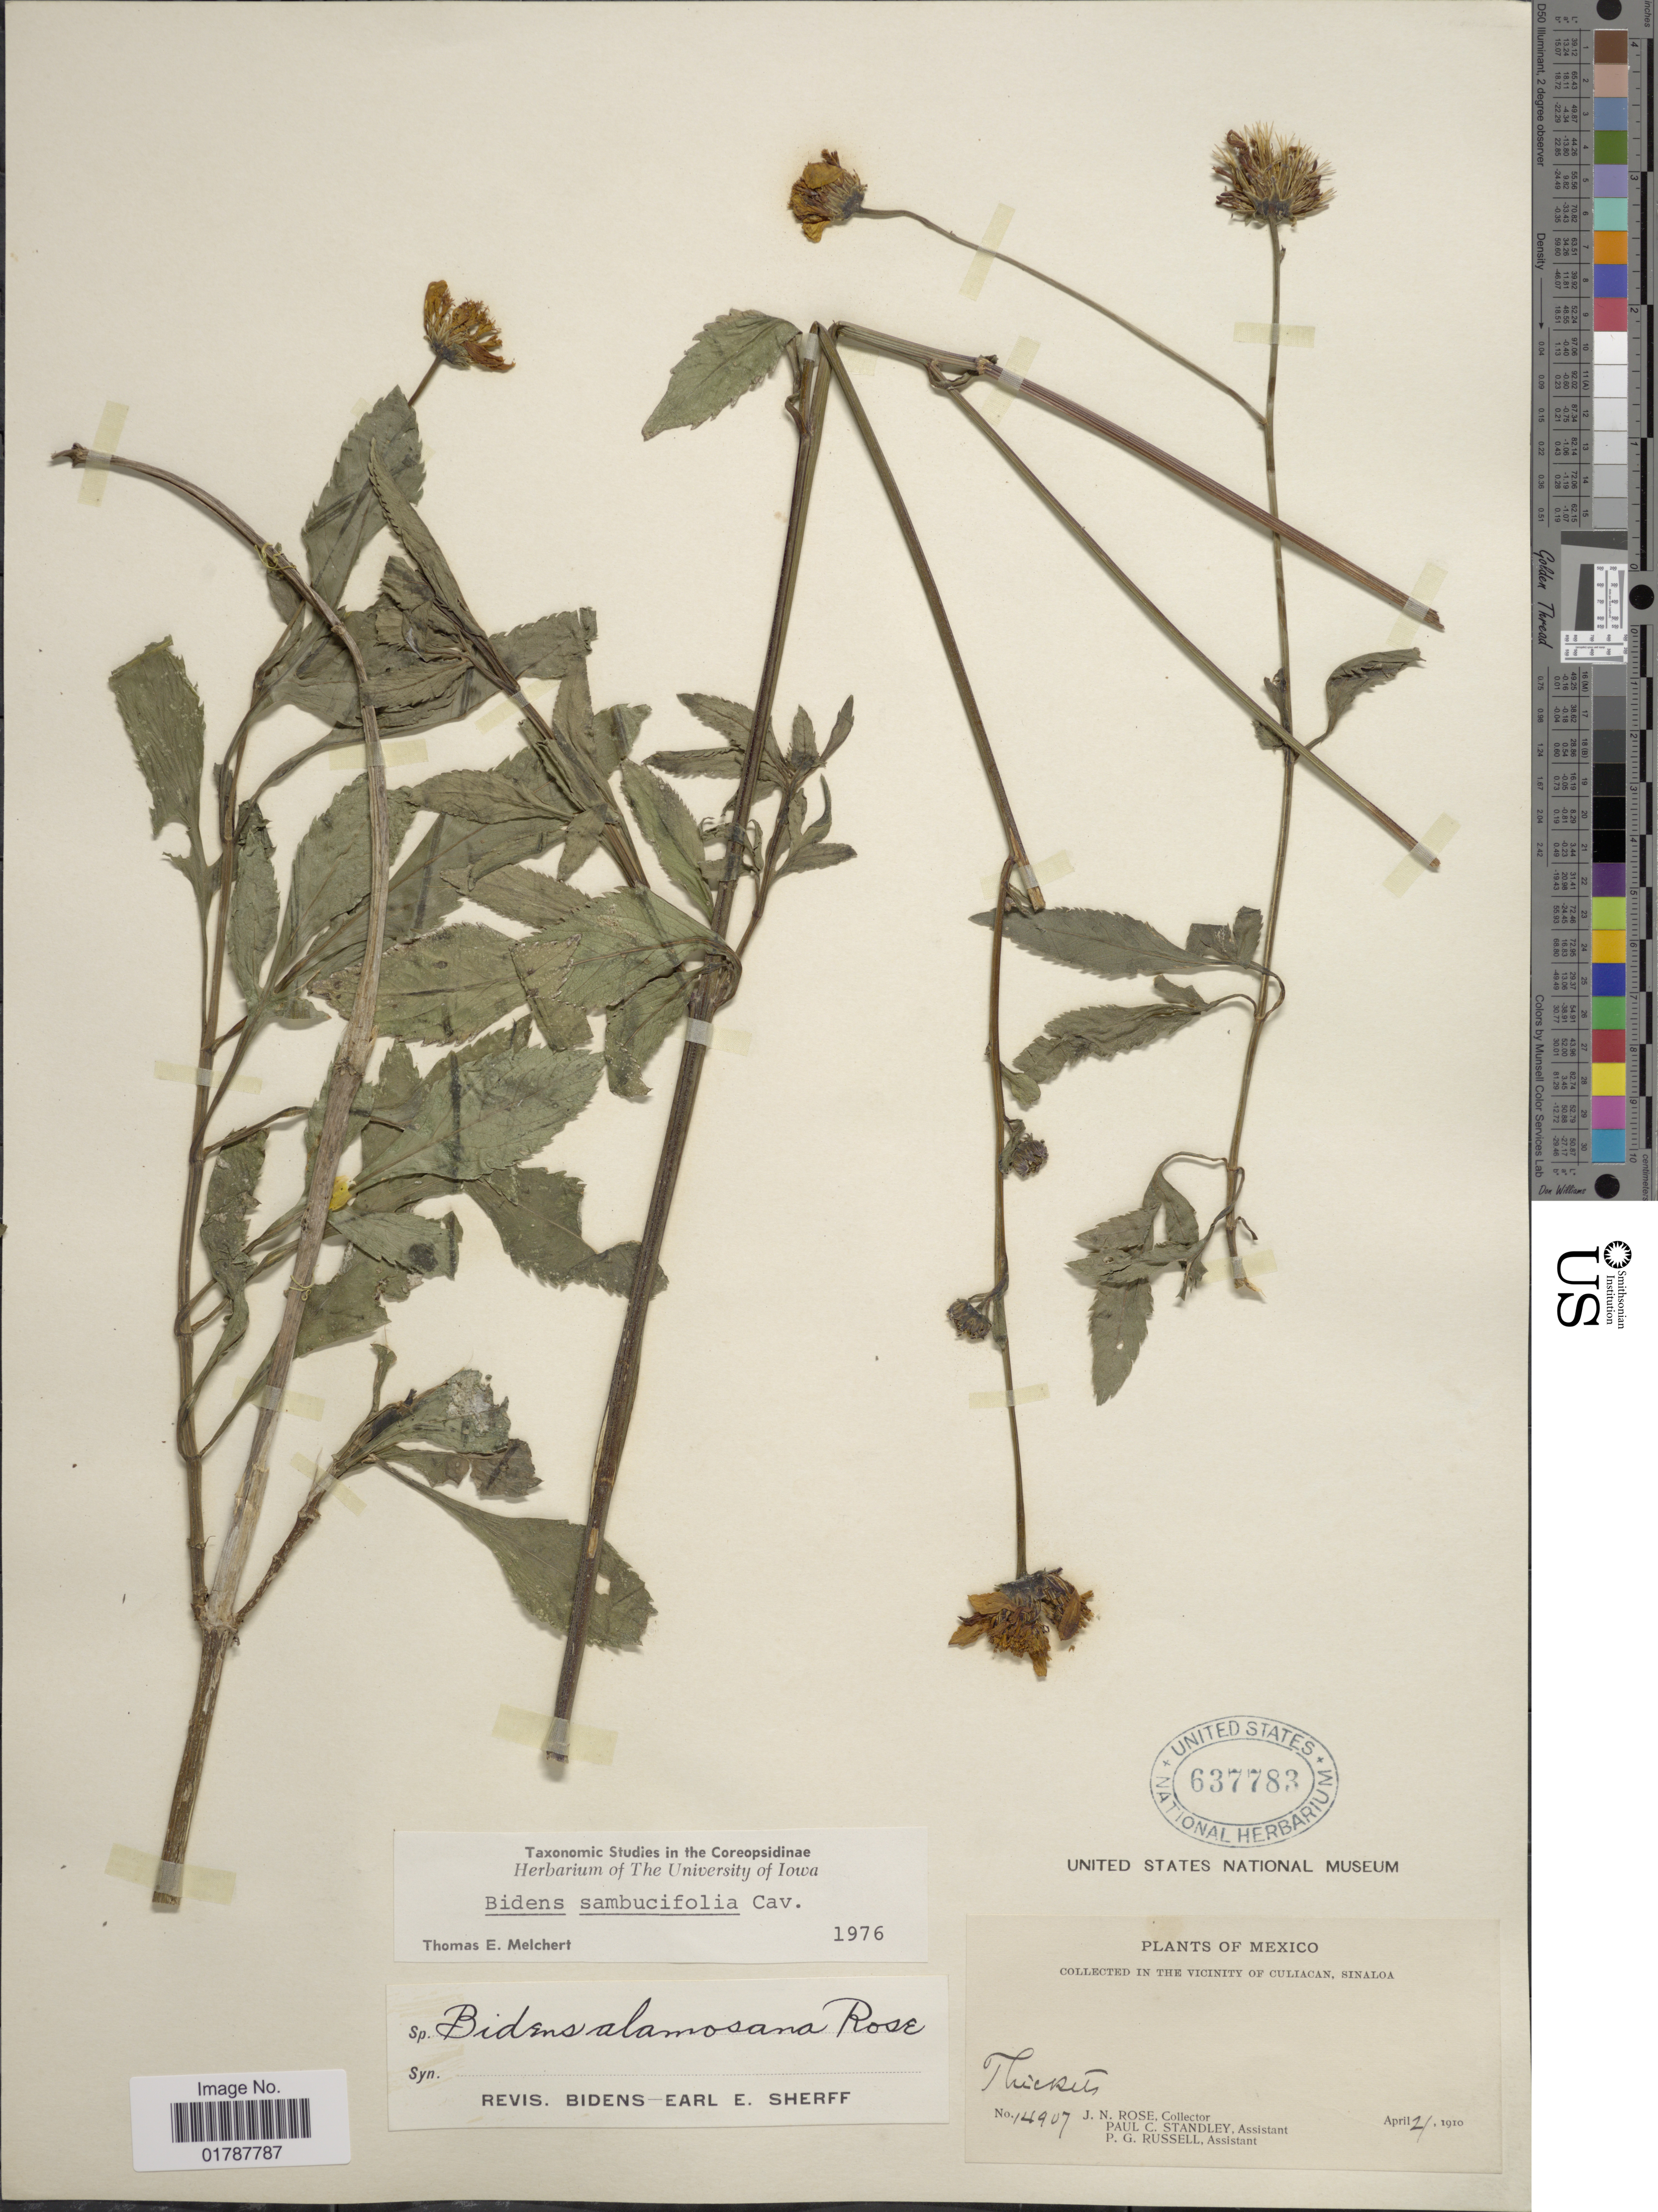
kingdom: Plantae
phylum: Tracheophyta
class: Magnoliopsida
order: Asterales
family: Asteraceae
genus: Bidens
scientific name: Bidens sambucifolia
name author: Cav.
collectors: J. N. Rose, P. C. Standley & P. G. Russell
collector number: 14907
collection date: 1910-04-21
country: Mexico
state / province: Sinaloa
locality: In The Vicinity of Culiacan, Sinaloa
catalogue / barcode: US 637783